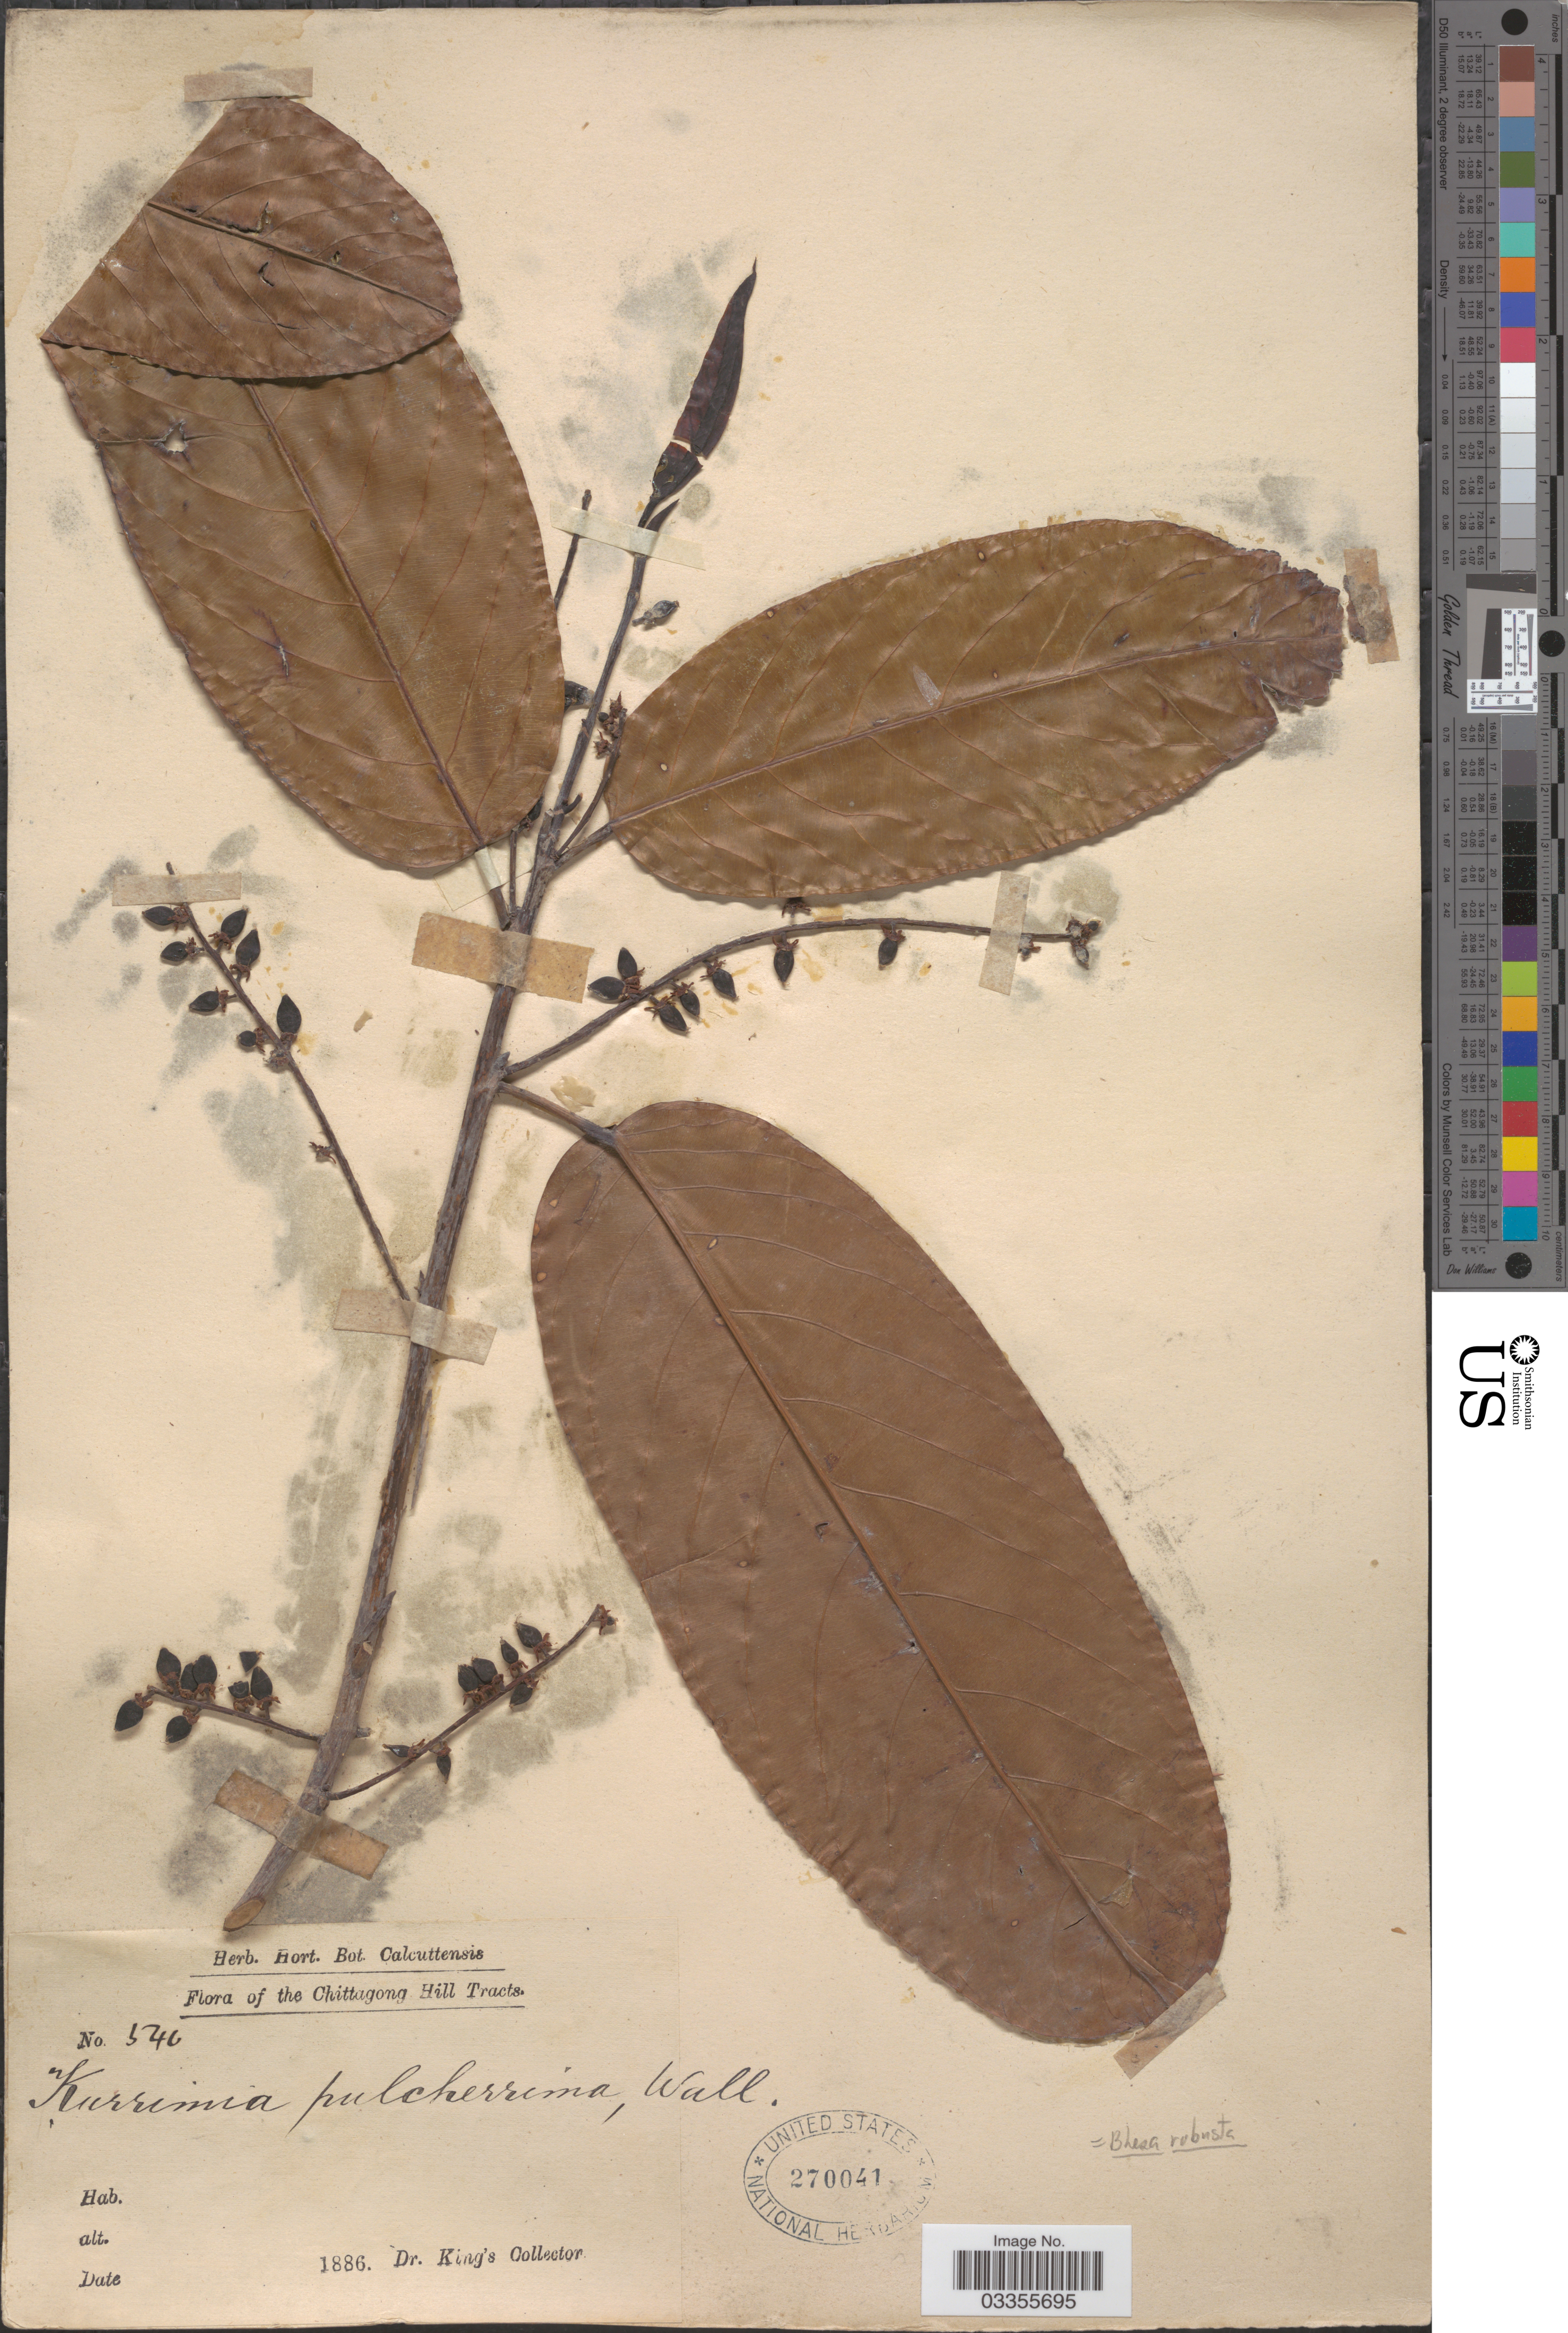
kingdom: Plantae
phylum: Tracheophyta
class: Magnoliopsida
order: Malpighiales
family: Centroplacaceae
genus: Bhesa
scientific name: Bhesa robusta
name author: (Roxb.) Ding Hou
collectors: Dr. King's collector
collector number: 546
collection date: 1886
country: Bangladesh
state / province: Chittagong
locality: Chittagong Hill Tracts.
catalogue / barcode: US 270041